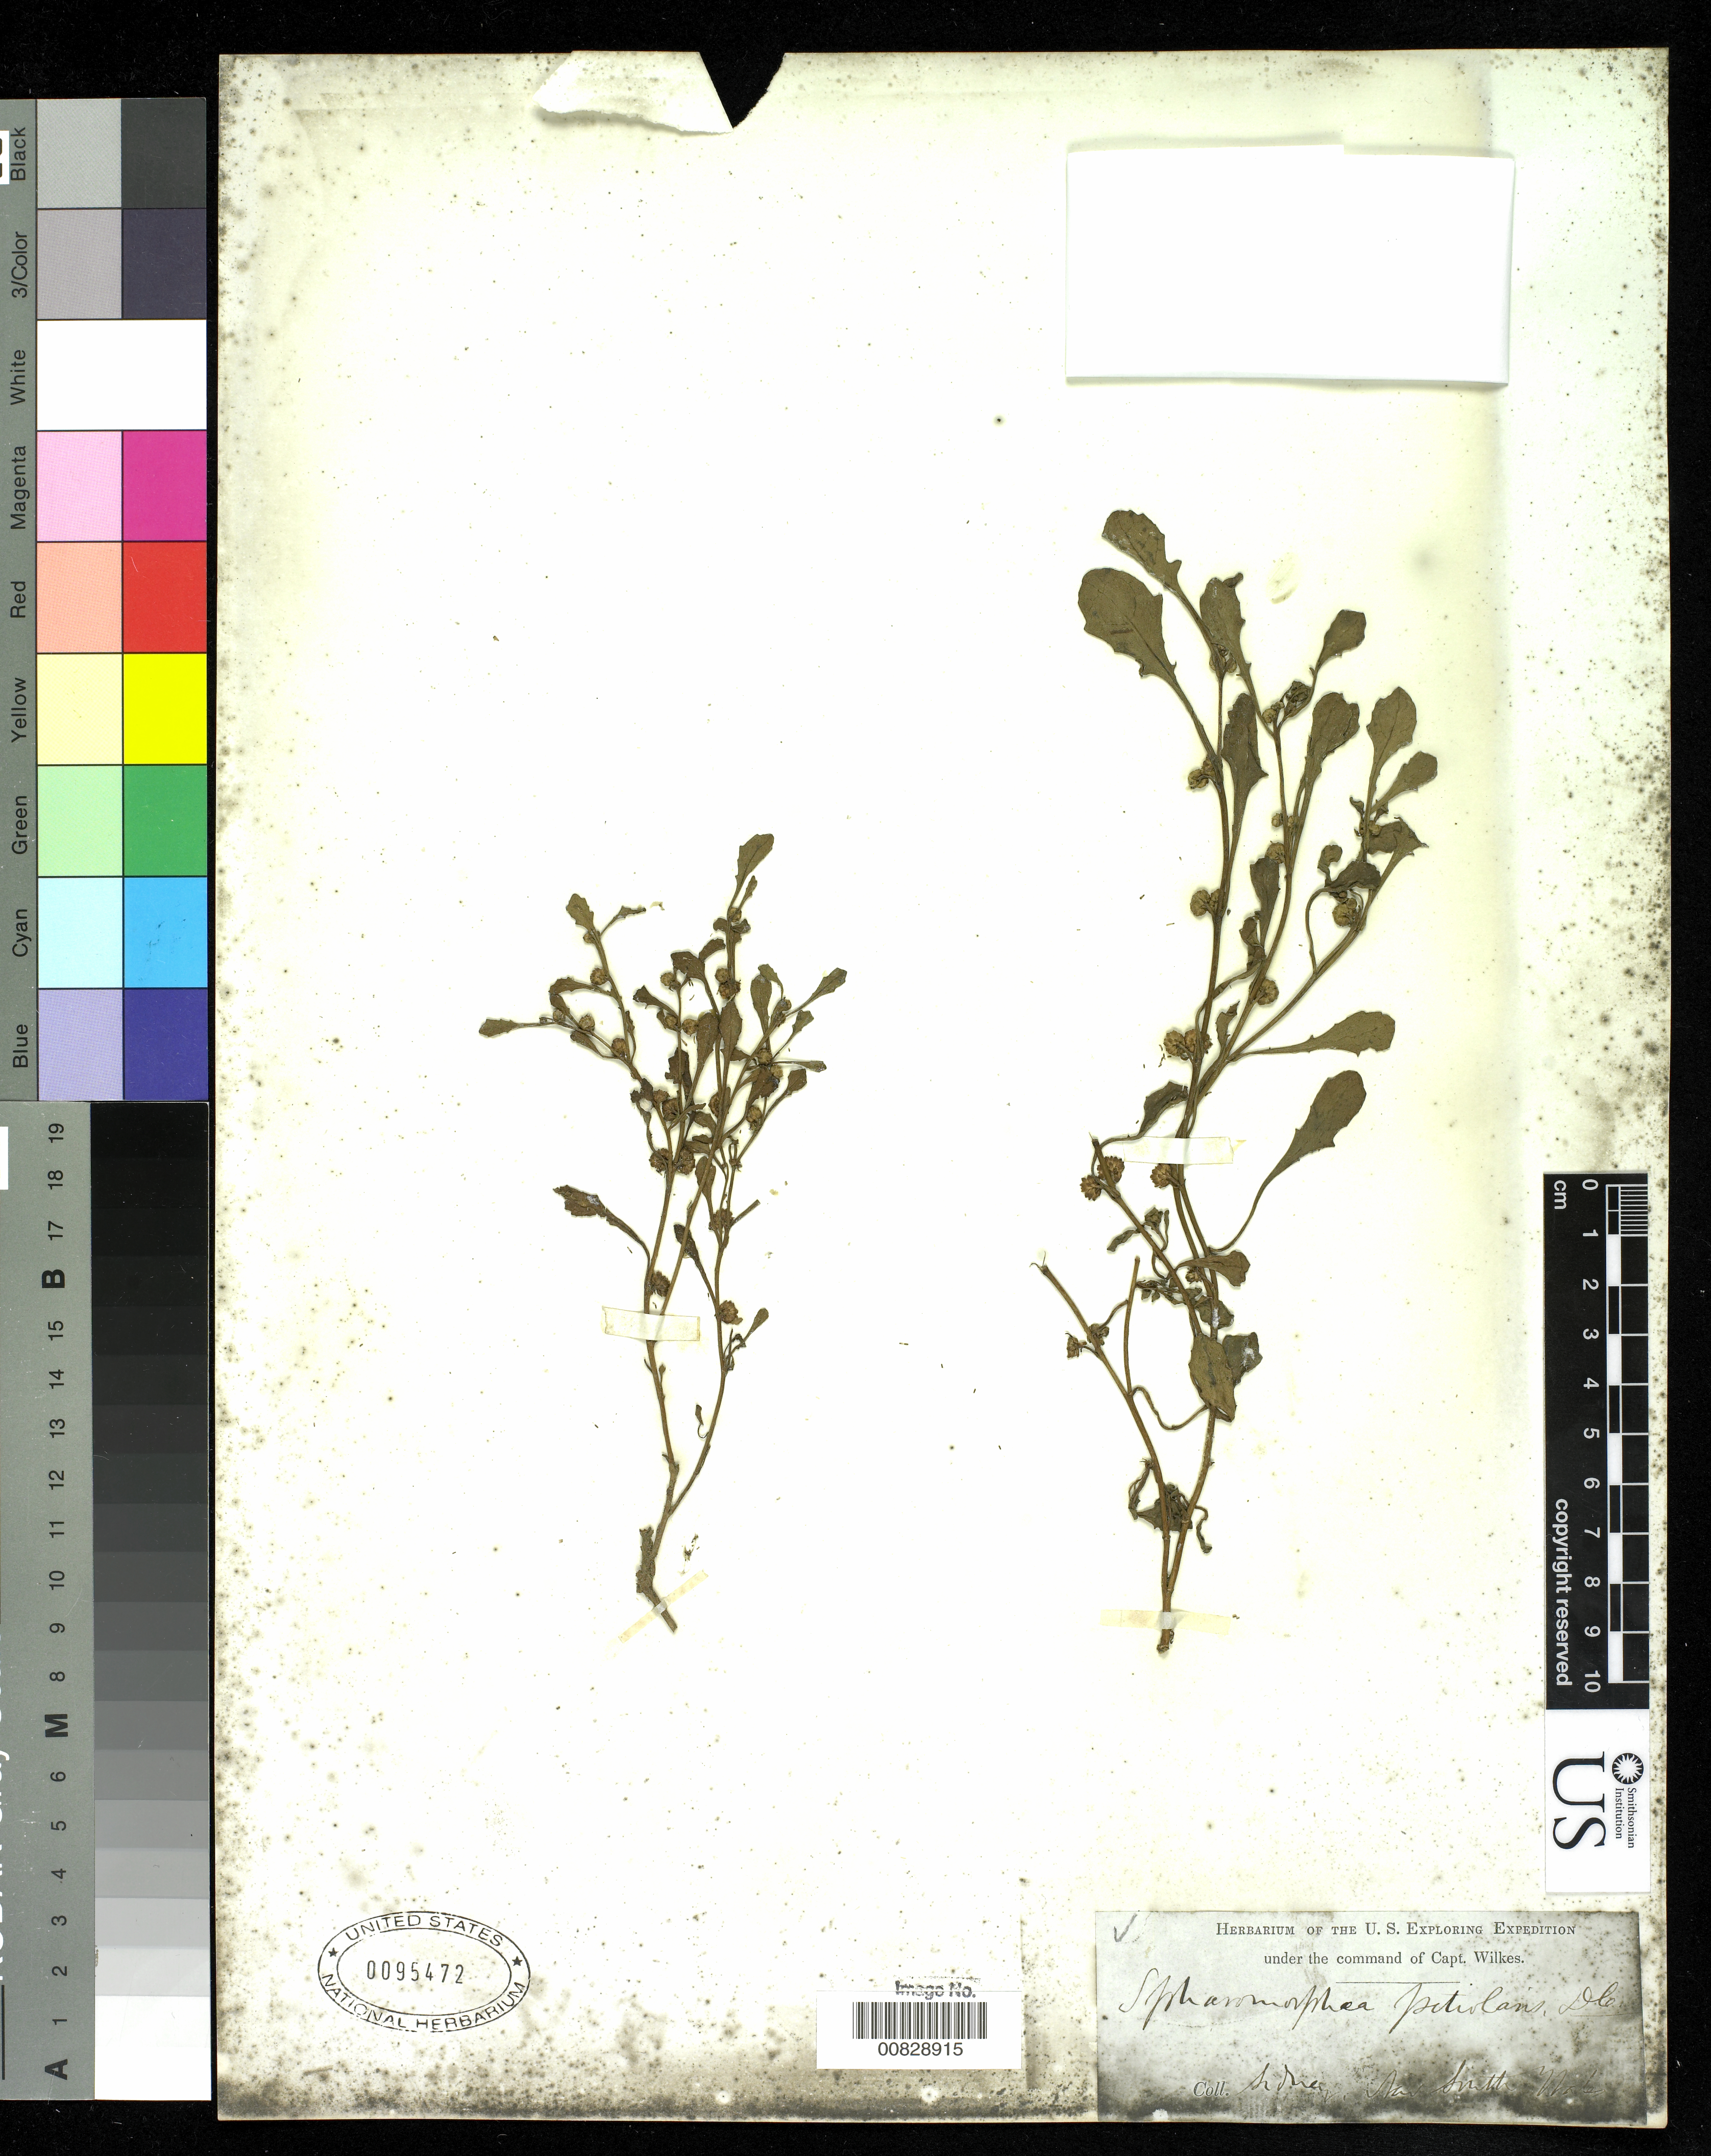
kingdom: Plantae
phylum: Tracheophyta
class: Magnoliopsida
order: Asterales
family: Asteraceae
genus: Centipeda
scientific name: Centipeda petiolaris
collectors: Wilkes Explor. Exped.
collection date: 1838/1842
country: Australia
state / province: New South Wales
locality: Sydney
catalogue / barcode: US 95472